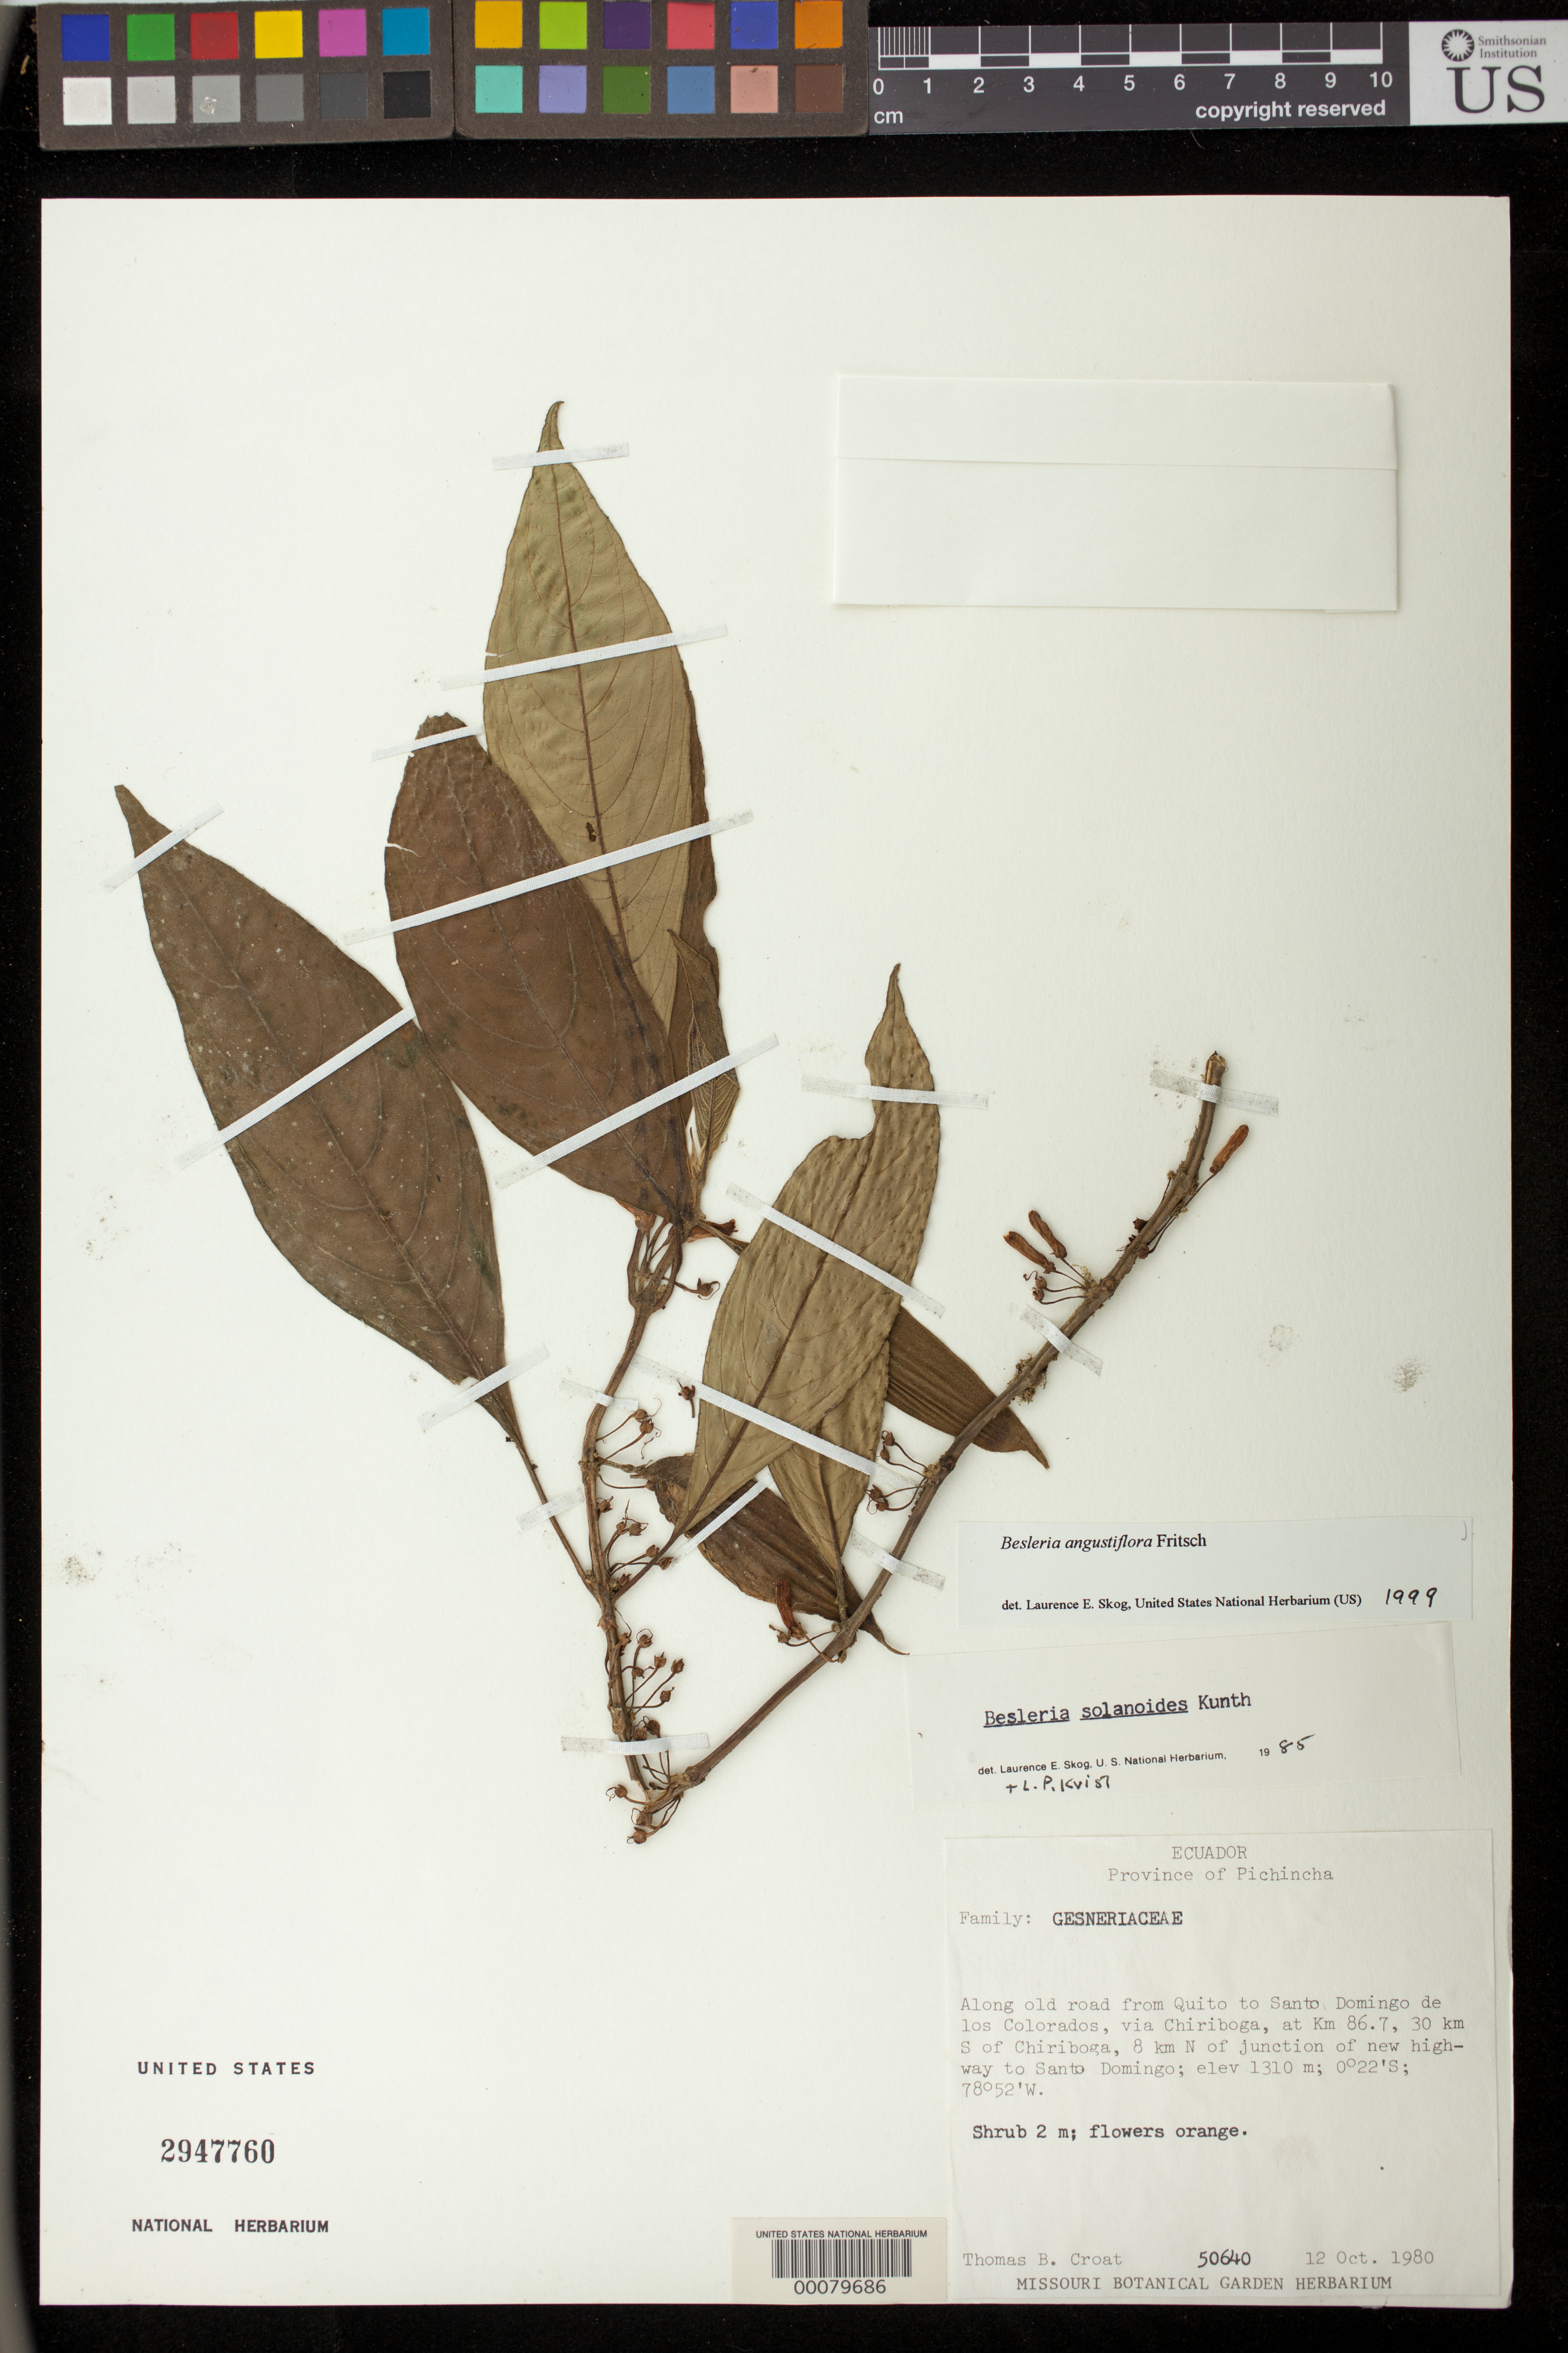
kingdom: Plantae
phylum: Tracheophyta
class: Magnoliopsida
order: Lamiales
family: Gesneriaceae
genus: Besleria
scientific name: Besleria angustiflora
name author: Fritsch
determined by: Skog, Laurence E.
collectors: T. B. Croat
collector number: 50640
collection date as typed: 12 Oct 1980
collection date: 1980-10-12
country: Ecuador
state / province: Pichincha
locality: Along old road from Quito to Santo Domingo de los Colorados, via Chiriboga, at km 86.7, 30 km S of Chiriboga, 8 km N of junction of new highway to Santo Domingo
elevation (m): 1310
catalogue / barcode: US 2947760